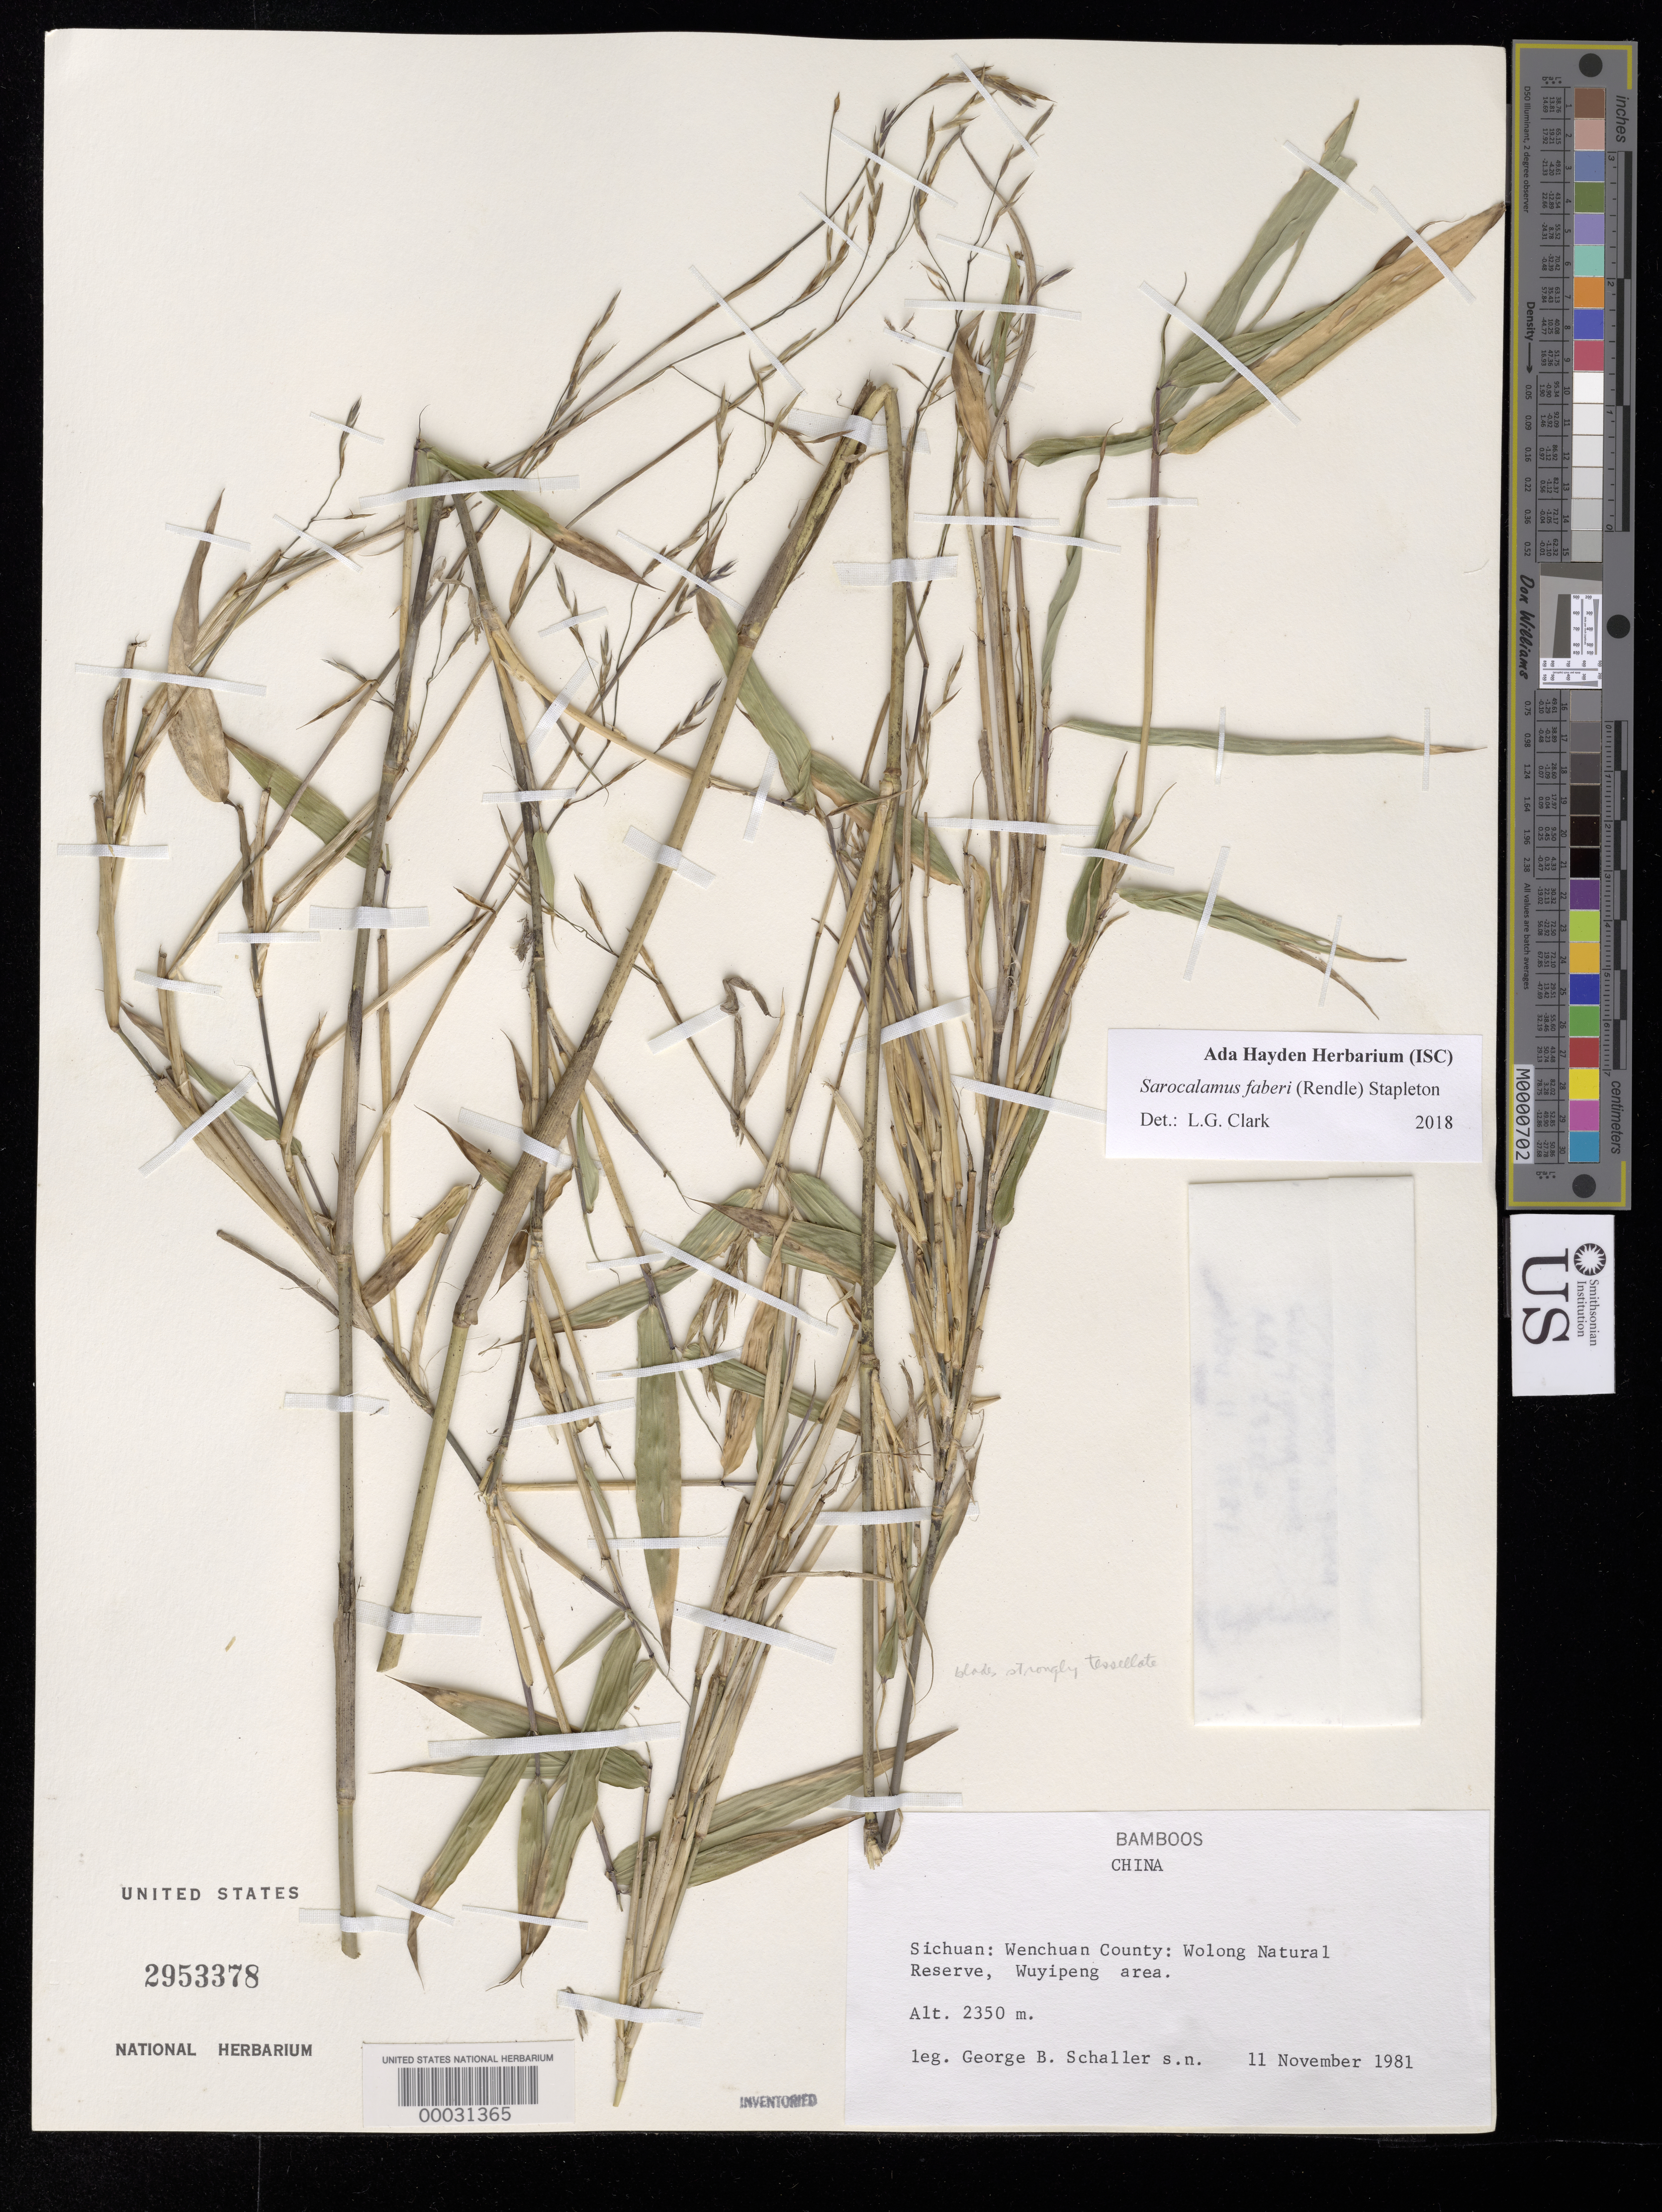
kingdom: Plantae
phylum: Tracheophyta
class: Liliopsida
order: Poales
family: Poaceae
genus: Sarocalamus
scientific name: Sarocalamus faberi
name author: (Rendle) Stapleton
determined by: Clark, L. G.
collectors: G. Schaller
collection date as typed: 11 Nov 1981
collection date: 1981-11-11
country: China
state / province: Sichuan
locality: Wuyipeng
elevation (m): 2350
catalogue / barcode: US 2953378